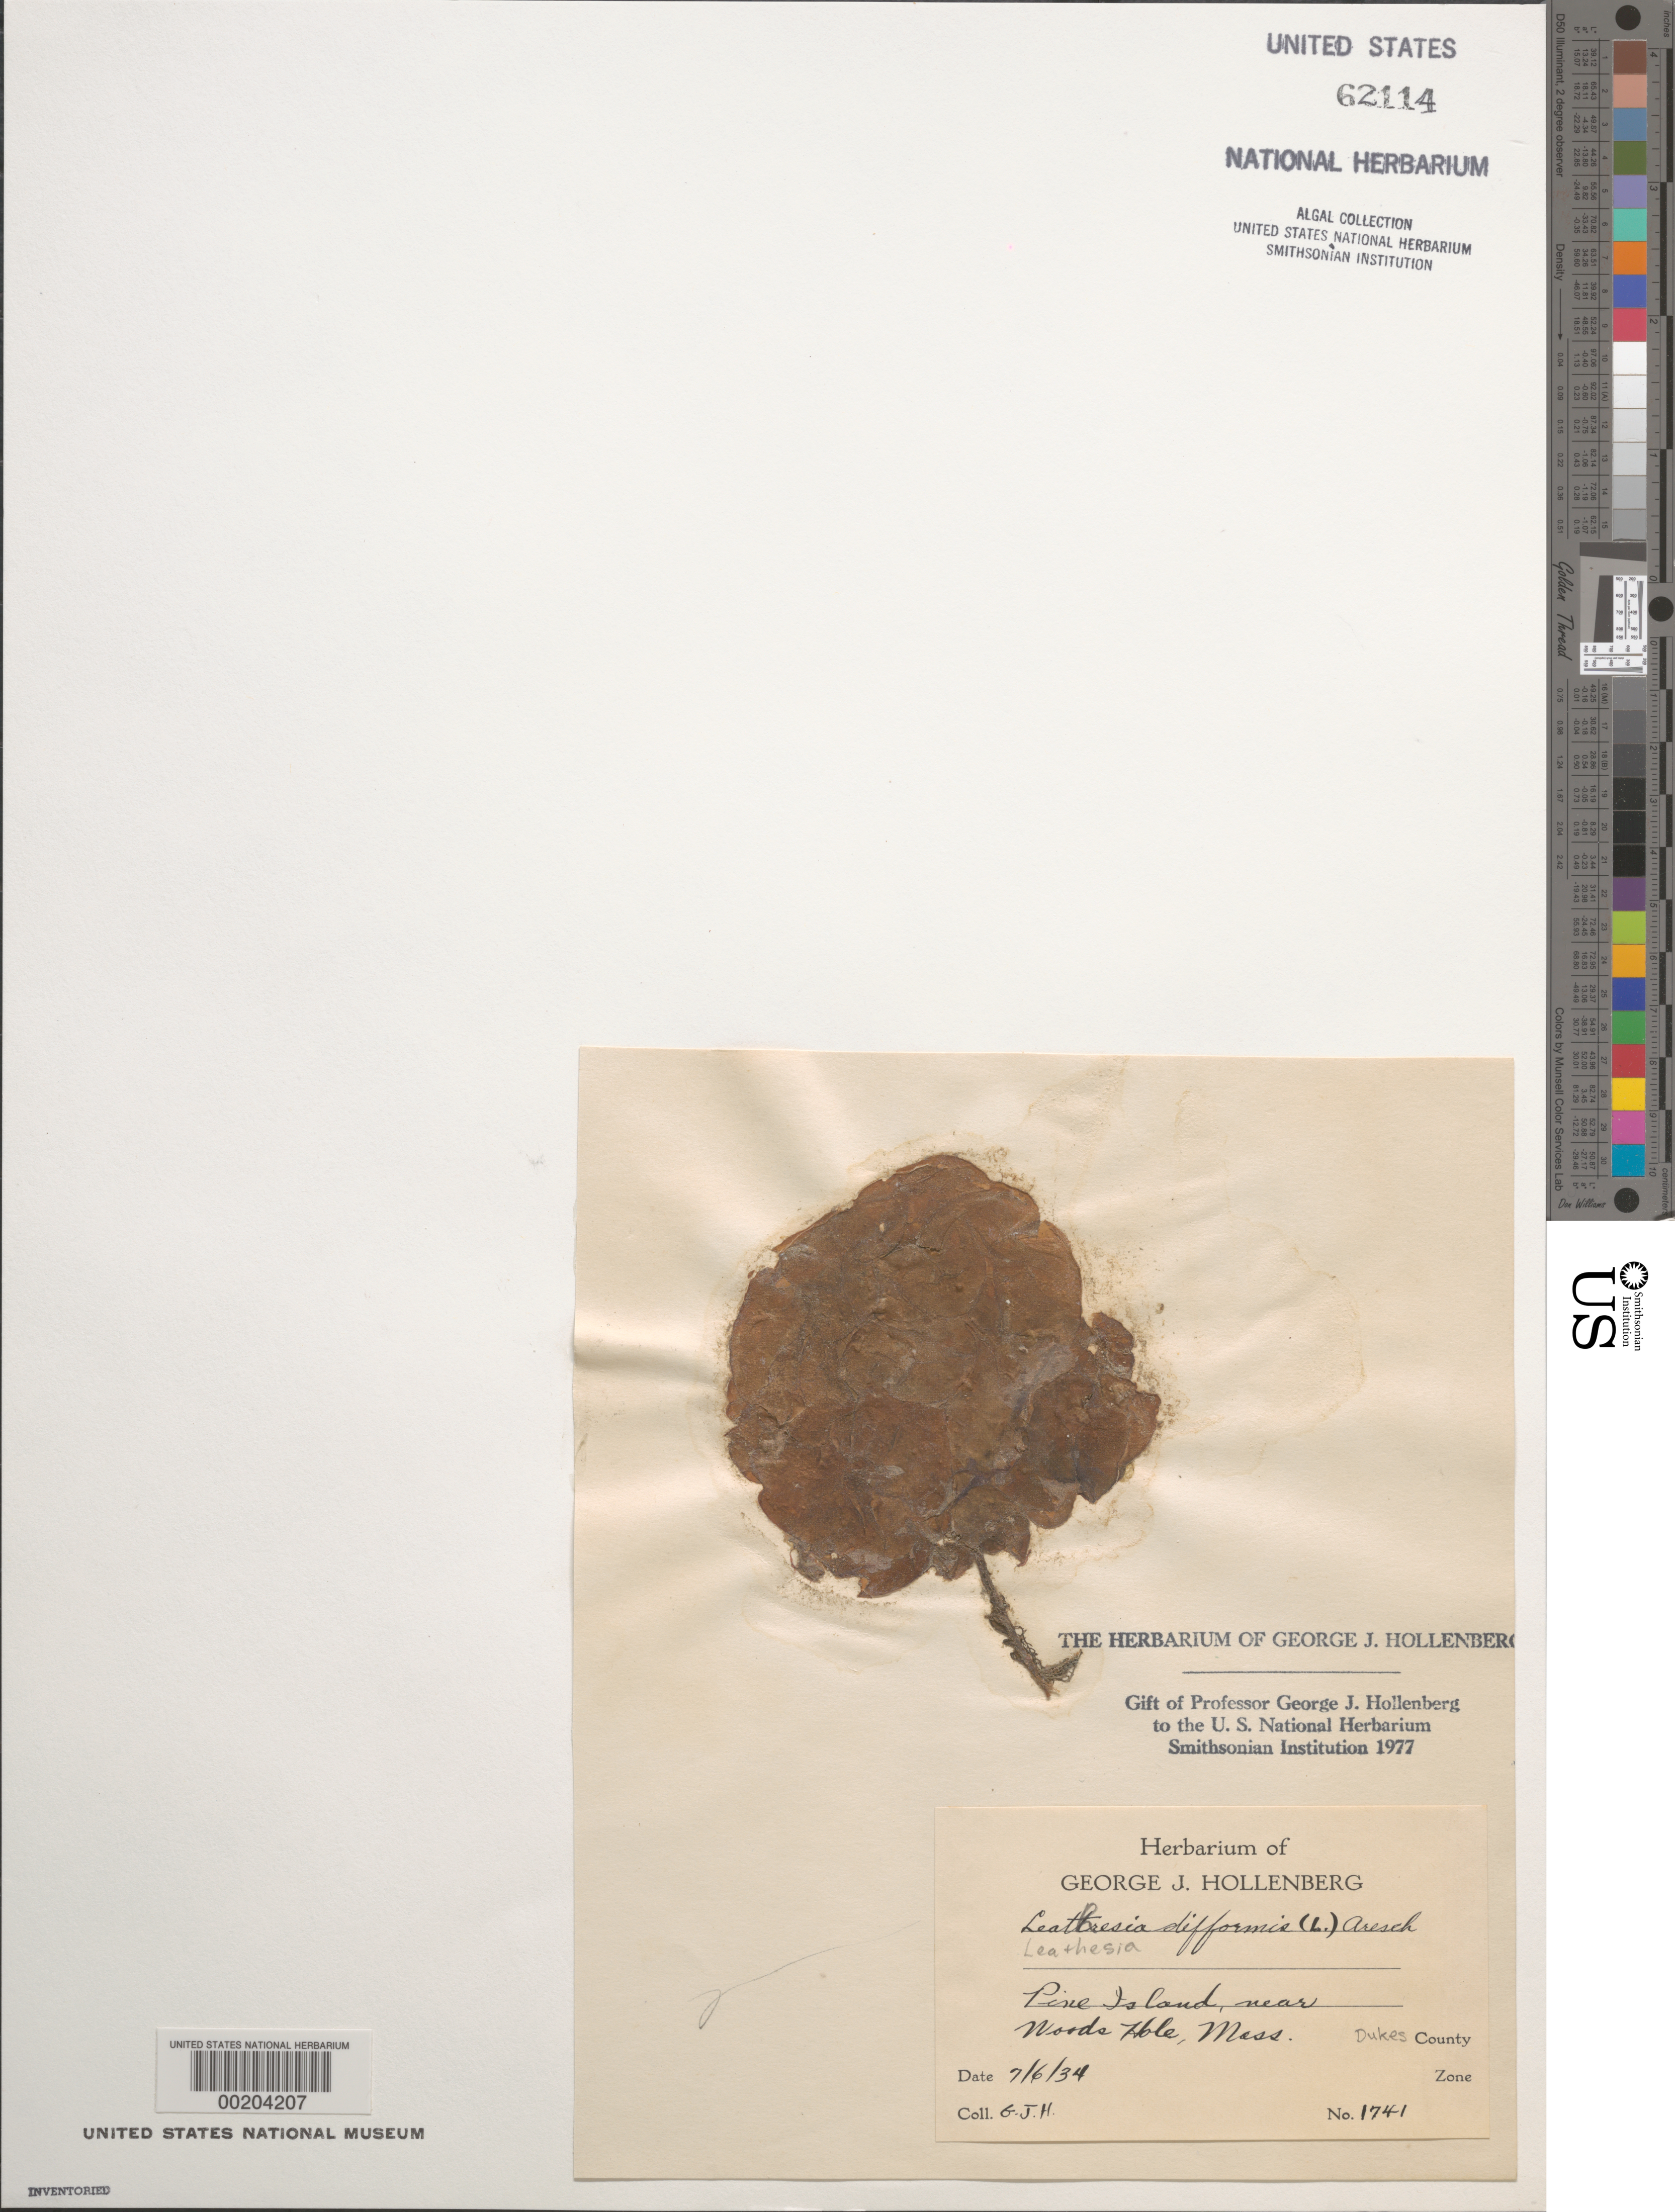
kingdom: Chromista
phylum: Ochrophyta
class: Phaeophyceae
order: Ectocarpales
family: Chordariaceae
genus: Leathesia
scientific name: Leathesia difformis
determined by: Hollenberg, George J.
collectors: G. Hollenberg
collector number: GJH 1741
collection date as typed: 06 Jul 1934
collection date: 1934-07-06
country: United States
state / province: Massachusetts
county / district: Dukes County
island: Pine Island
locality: Near Woods Hole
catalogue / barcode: US 62114